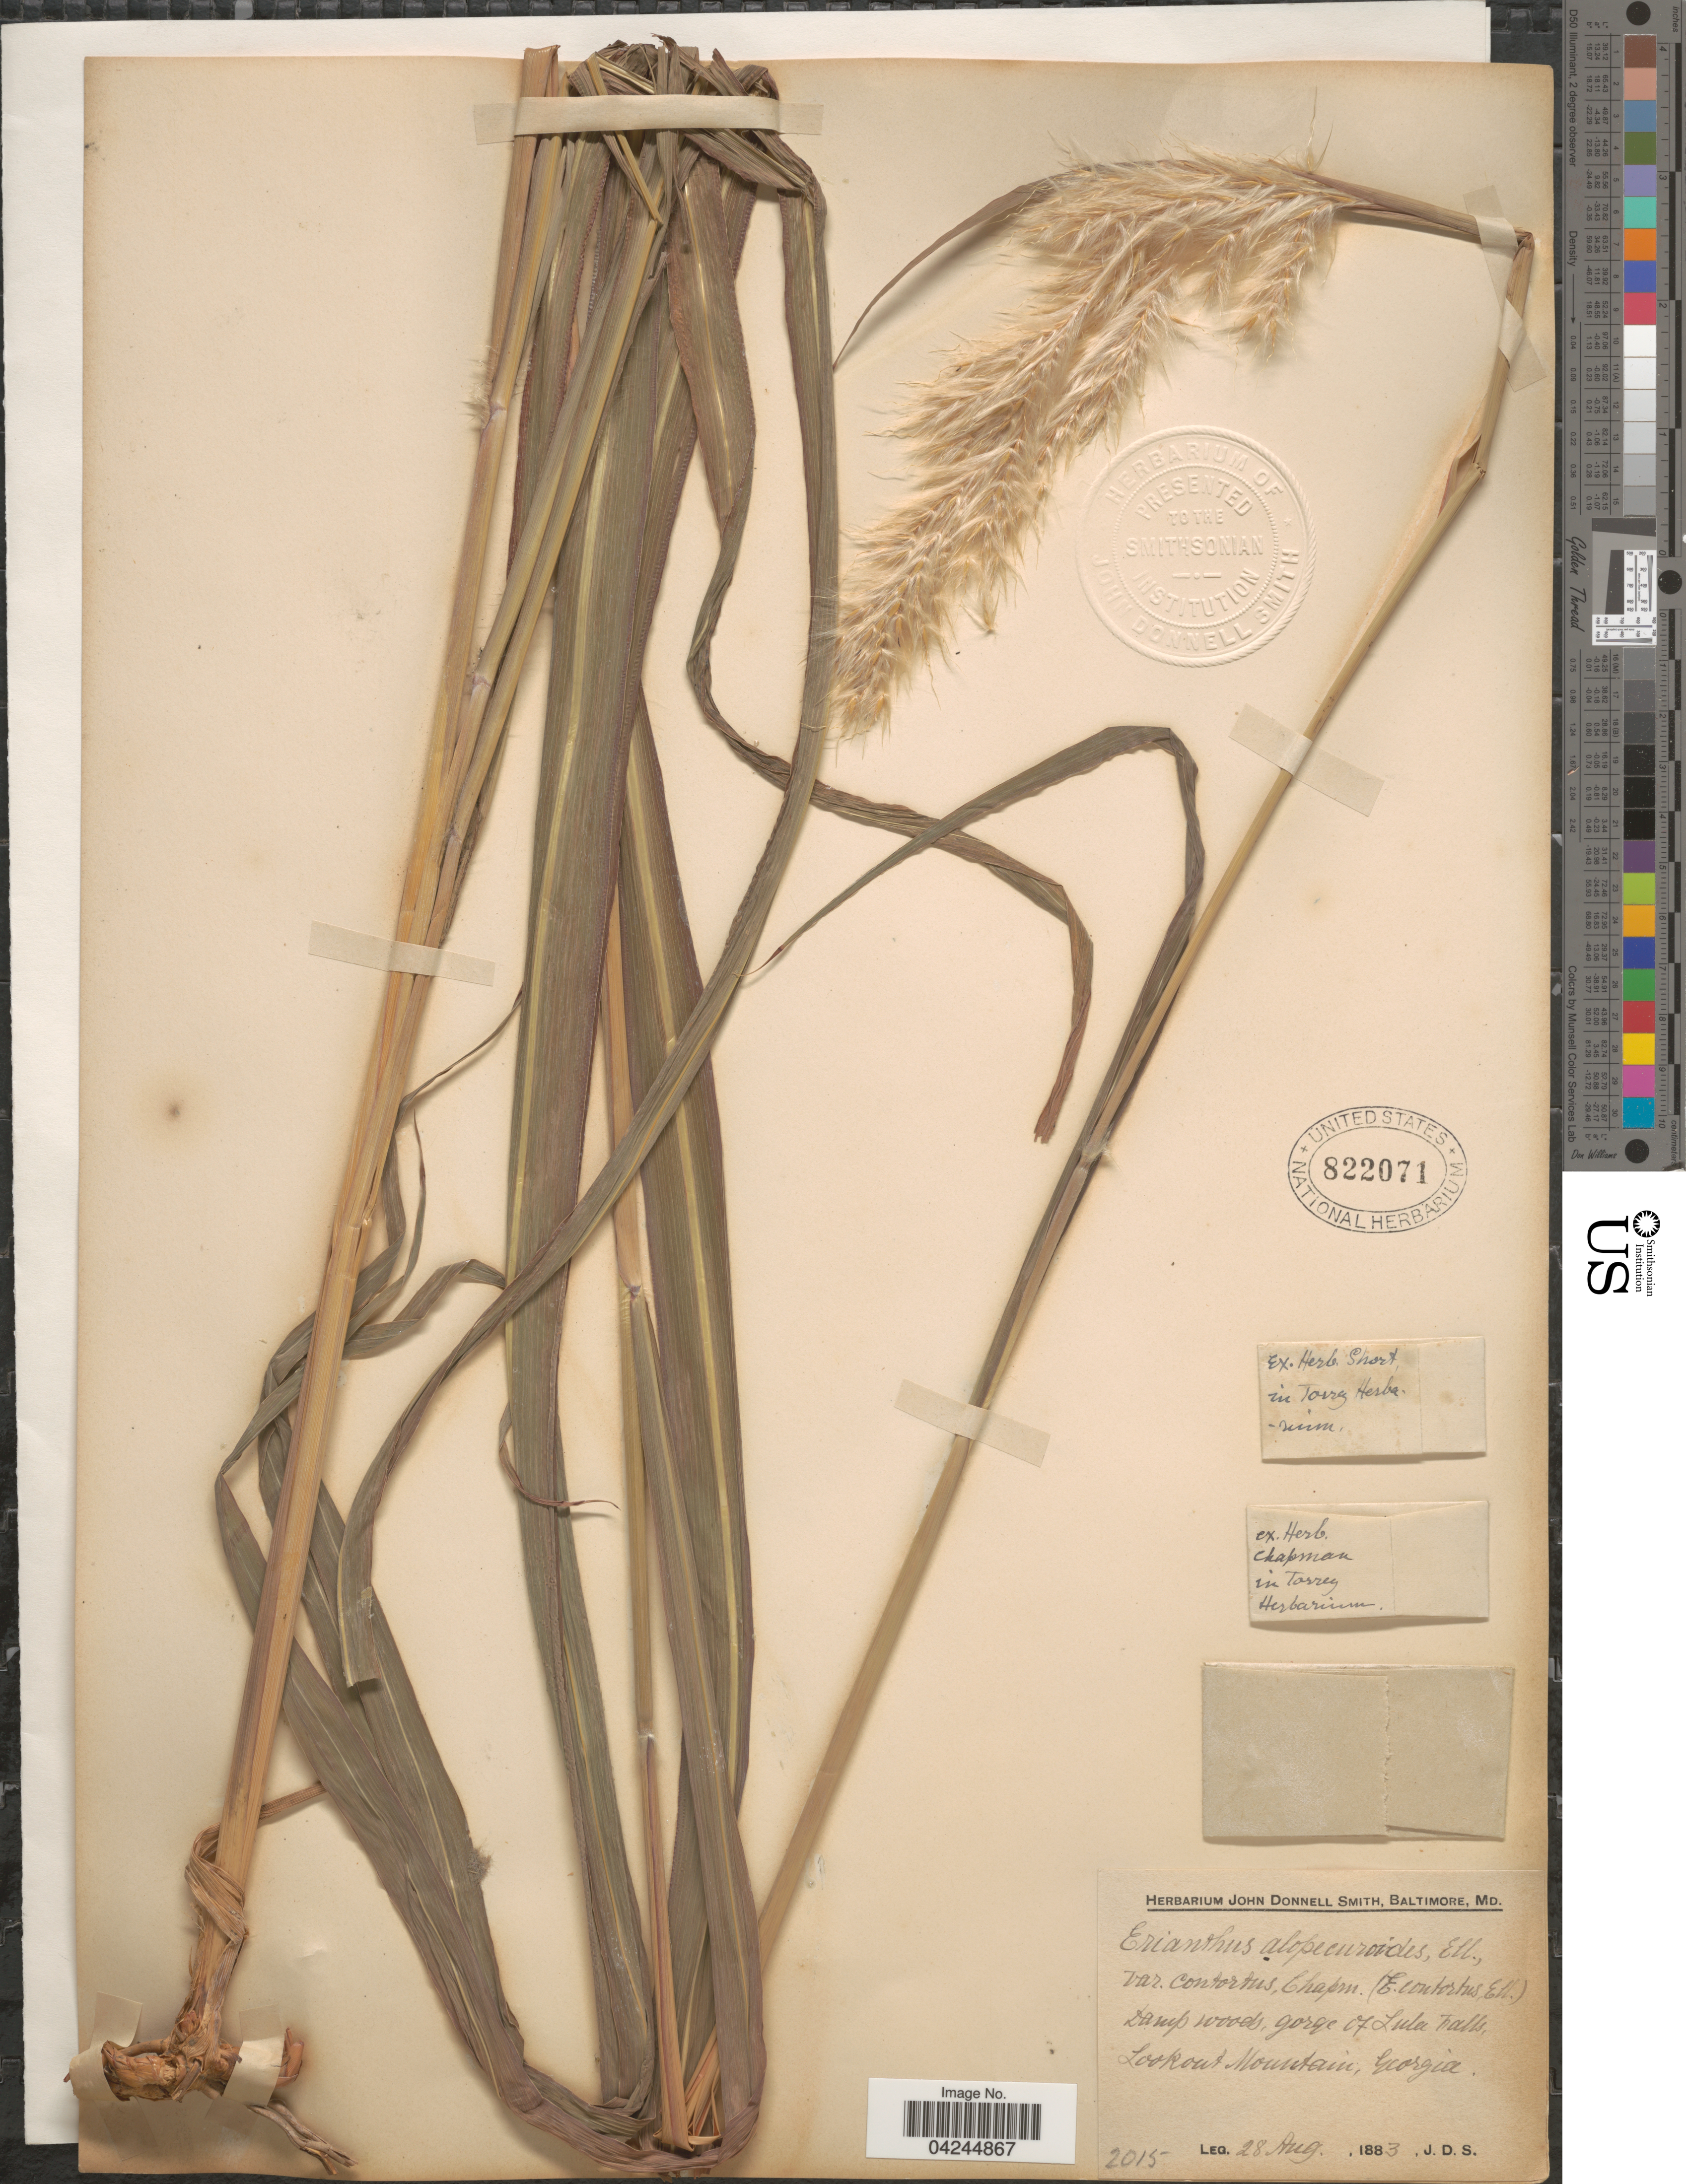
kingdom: Plantae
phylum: Tracheophyta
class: Liliopsida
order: Poales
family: Poaceae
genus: Erianthus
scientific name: Erianthus alopecuroides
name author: Elliott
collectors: J. Donnell Smith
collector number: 2015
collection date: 1883-08-28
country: United States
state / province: Georgia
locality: Damp woods, gorge of Lula Falls, Lookout Mountain.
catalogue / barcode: US 822071